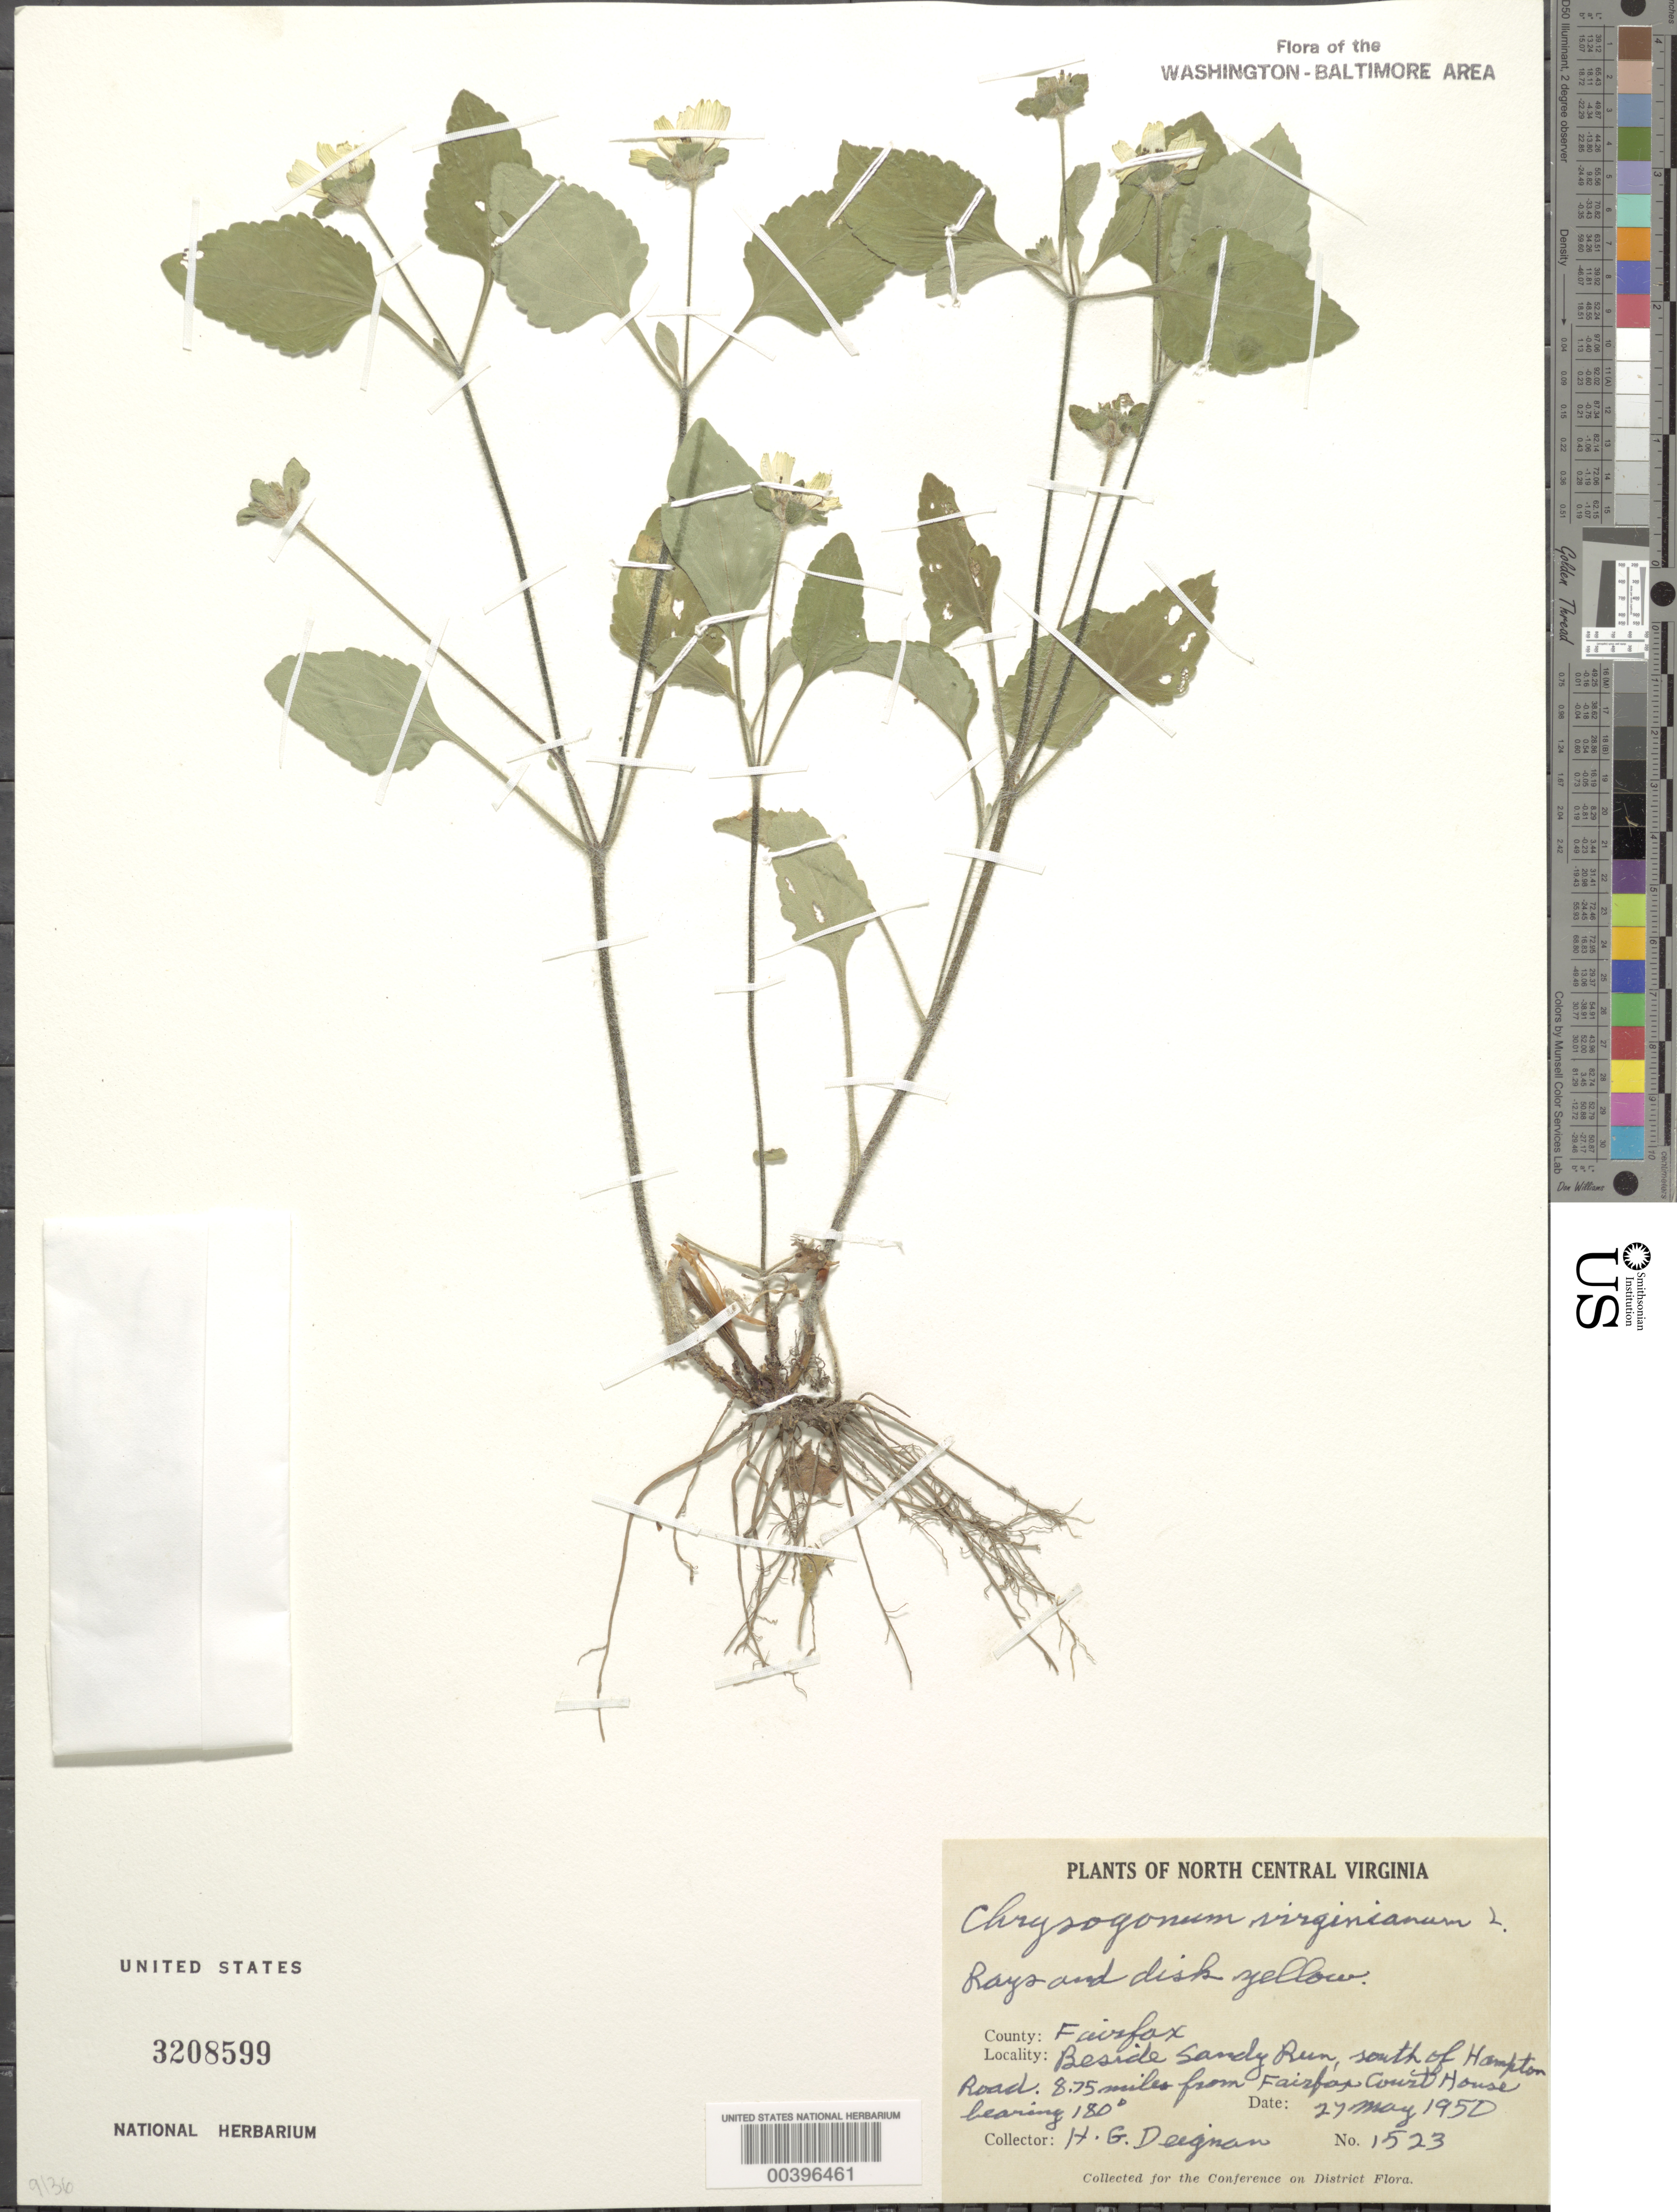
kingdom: Plantae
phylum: Tracheophyta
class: Magnoliopsida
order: Asterales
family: Asteraceae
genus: Chrysogonum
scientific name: Chrysogonum virginianum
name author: L.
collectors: H. Deignan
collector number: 1523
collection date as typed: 27 May 1950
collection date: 1950-05-27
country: United States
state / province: Virginia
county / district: Fairfax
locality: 8.75 M from Fairfax County Court House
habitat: Seside sandy run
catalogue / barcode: US 3208599